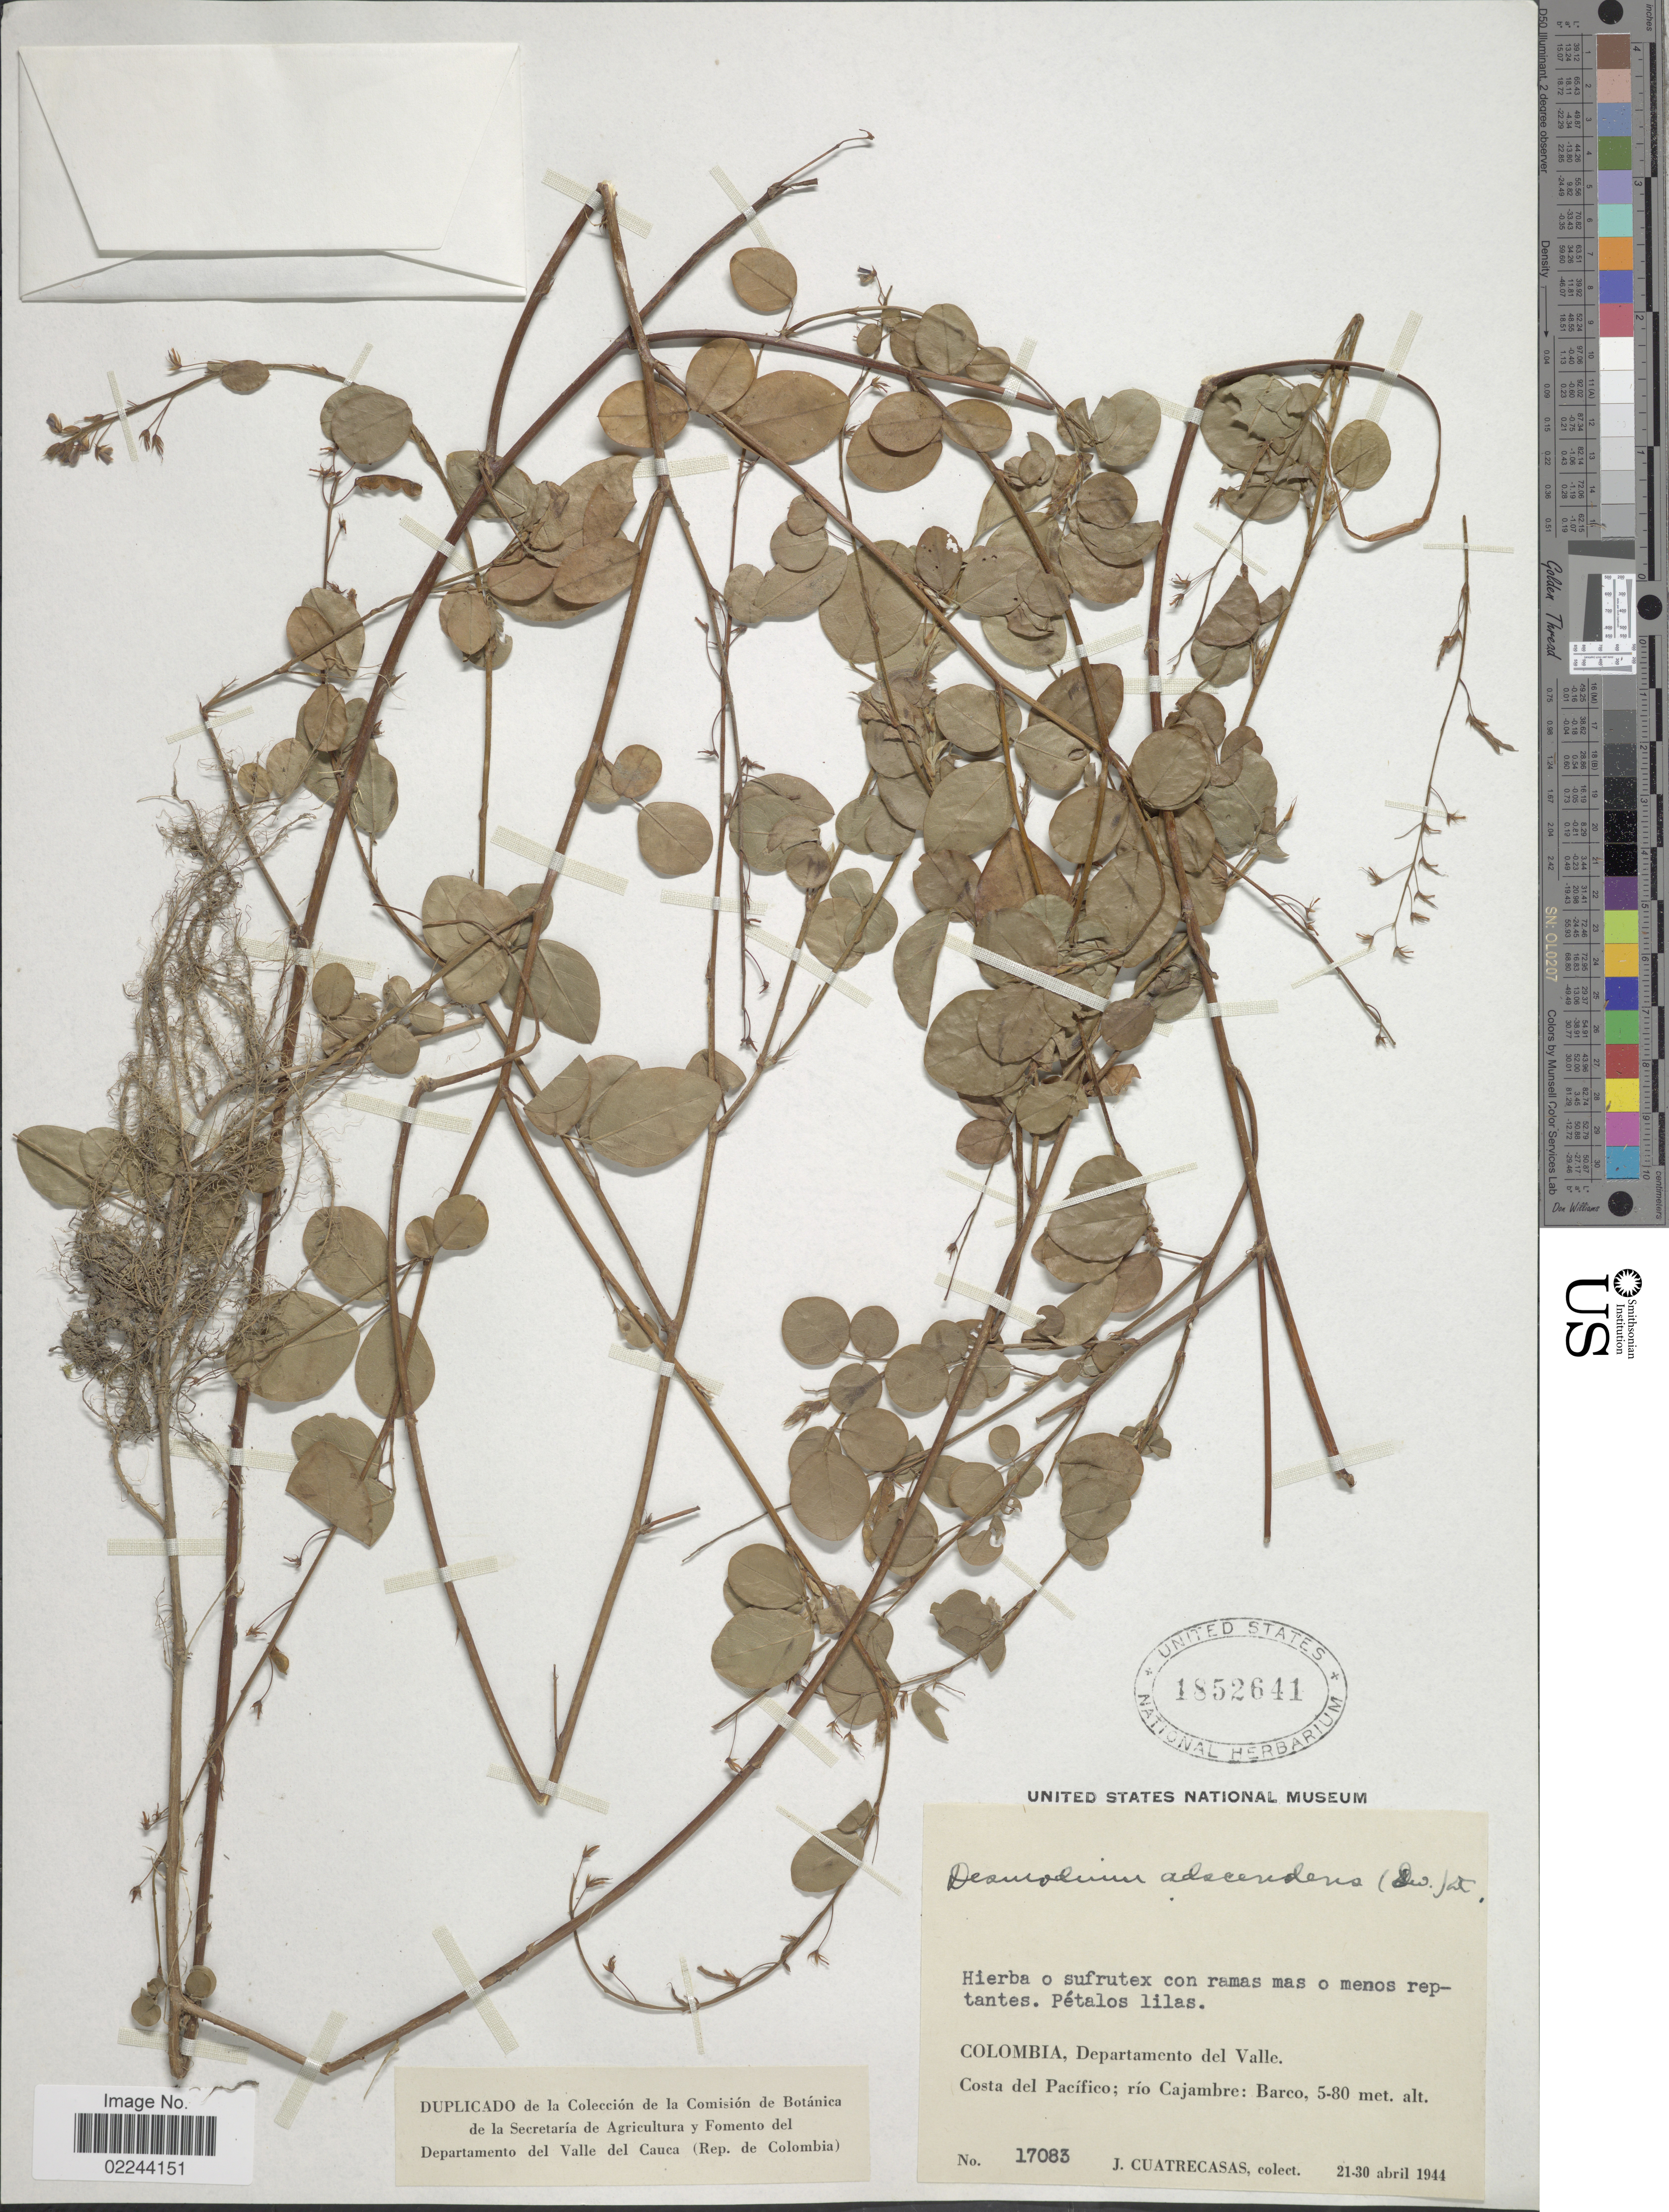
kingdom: Plantae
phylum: Tracheophyta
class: Magnoliopsida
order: Fabales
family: Fabaceae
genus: Grona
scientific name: Grona adscendens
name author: (Sw.) H. Ohashi & K. Ohashi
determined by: Strong, Mark T., (BOT), Smithsonian Institution - National Museum of Natural History (UNITED STATES)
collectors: J. Cuatrecasas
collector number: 17083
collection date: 1944-04-21/1944-04-30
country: Colombia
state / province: Valle del Cauca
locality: Departamento del Valle, Costa del Pacífico; río Cajambre: Barco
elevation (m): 5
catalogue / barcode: US 1852641